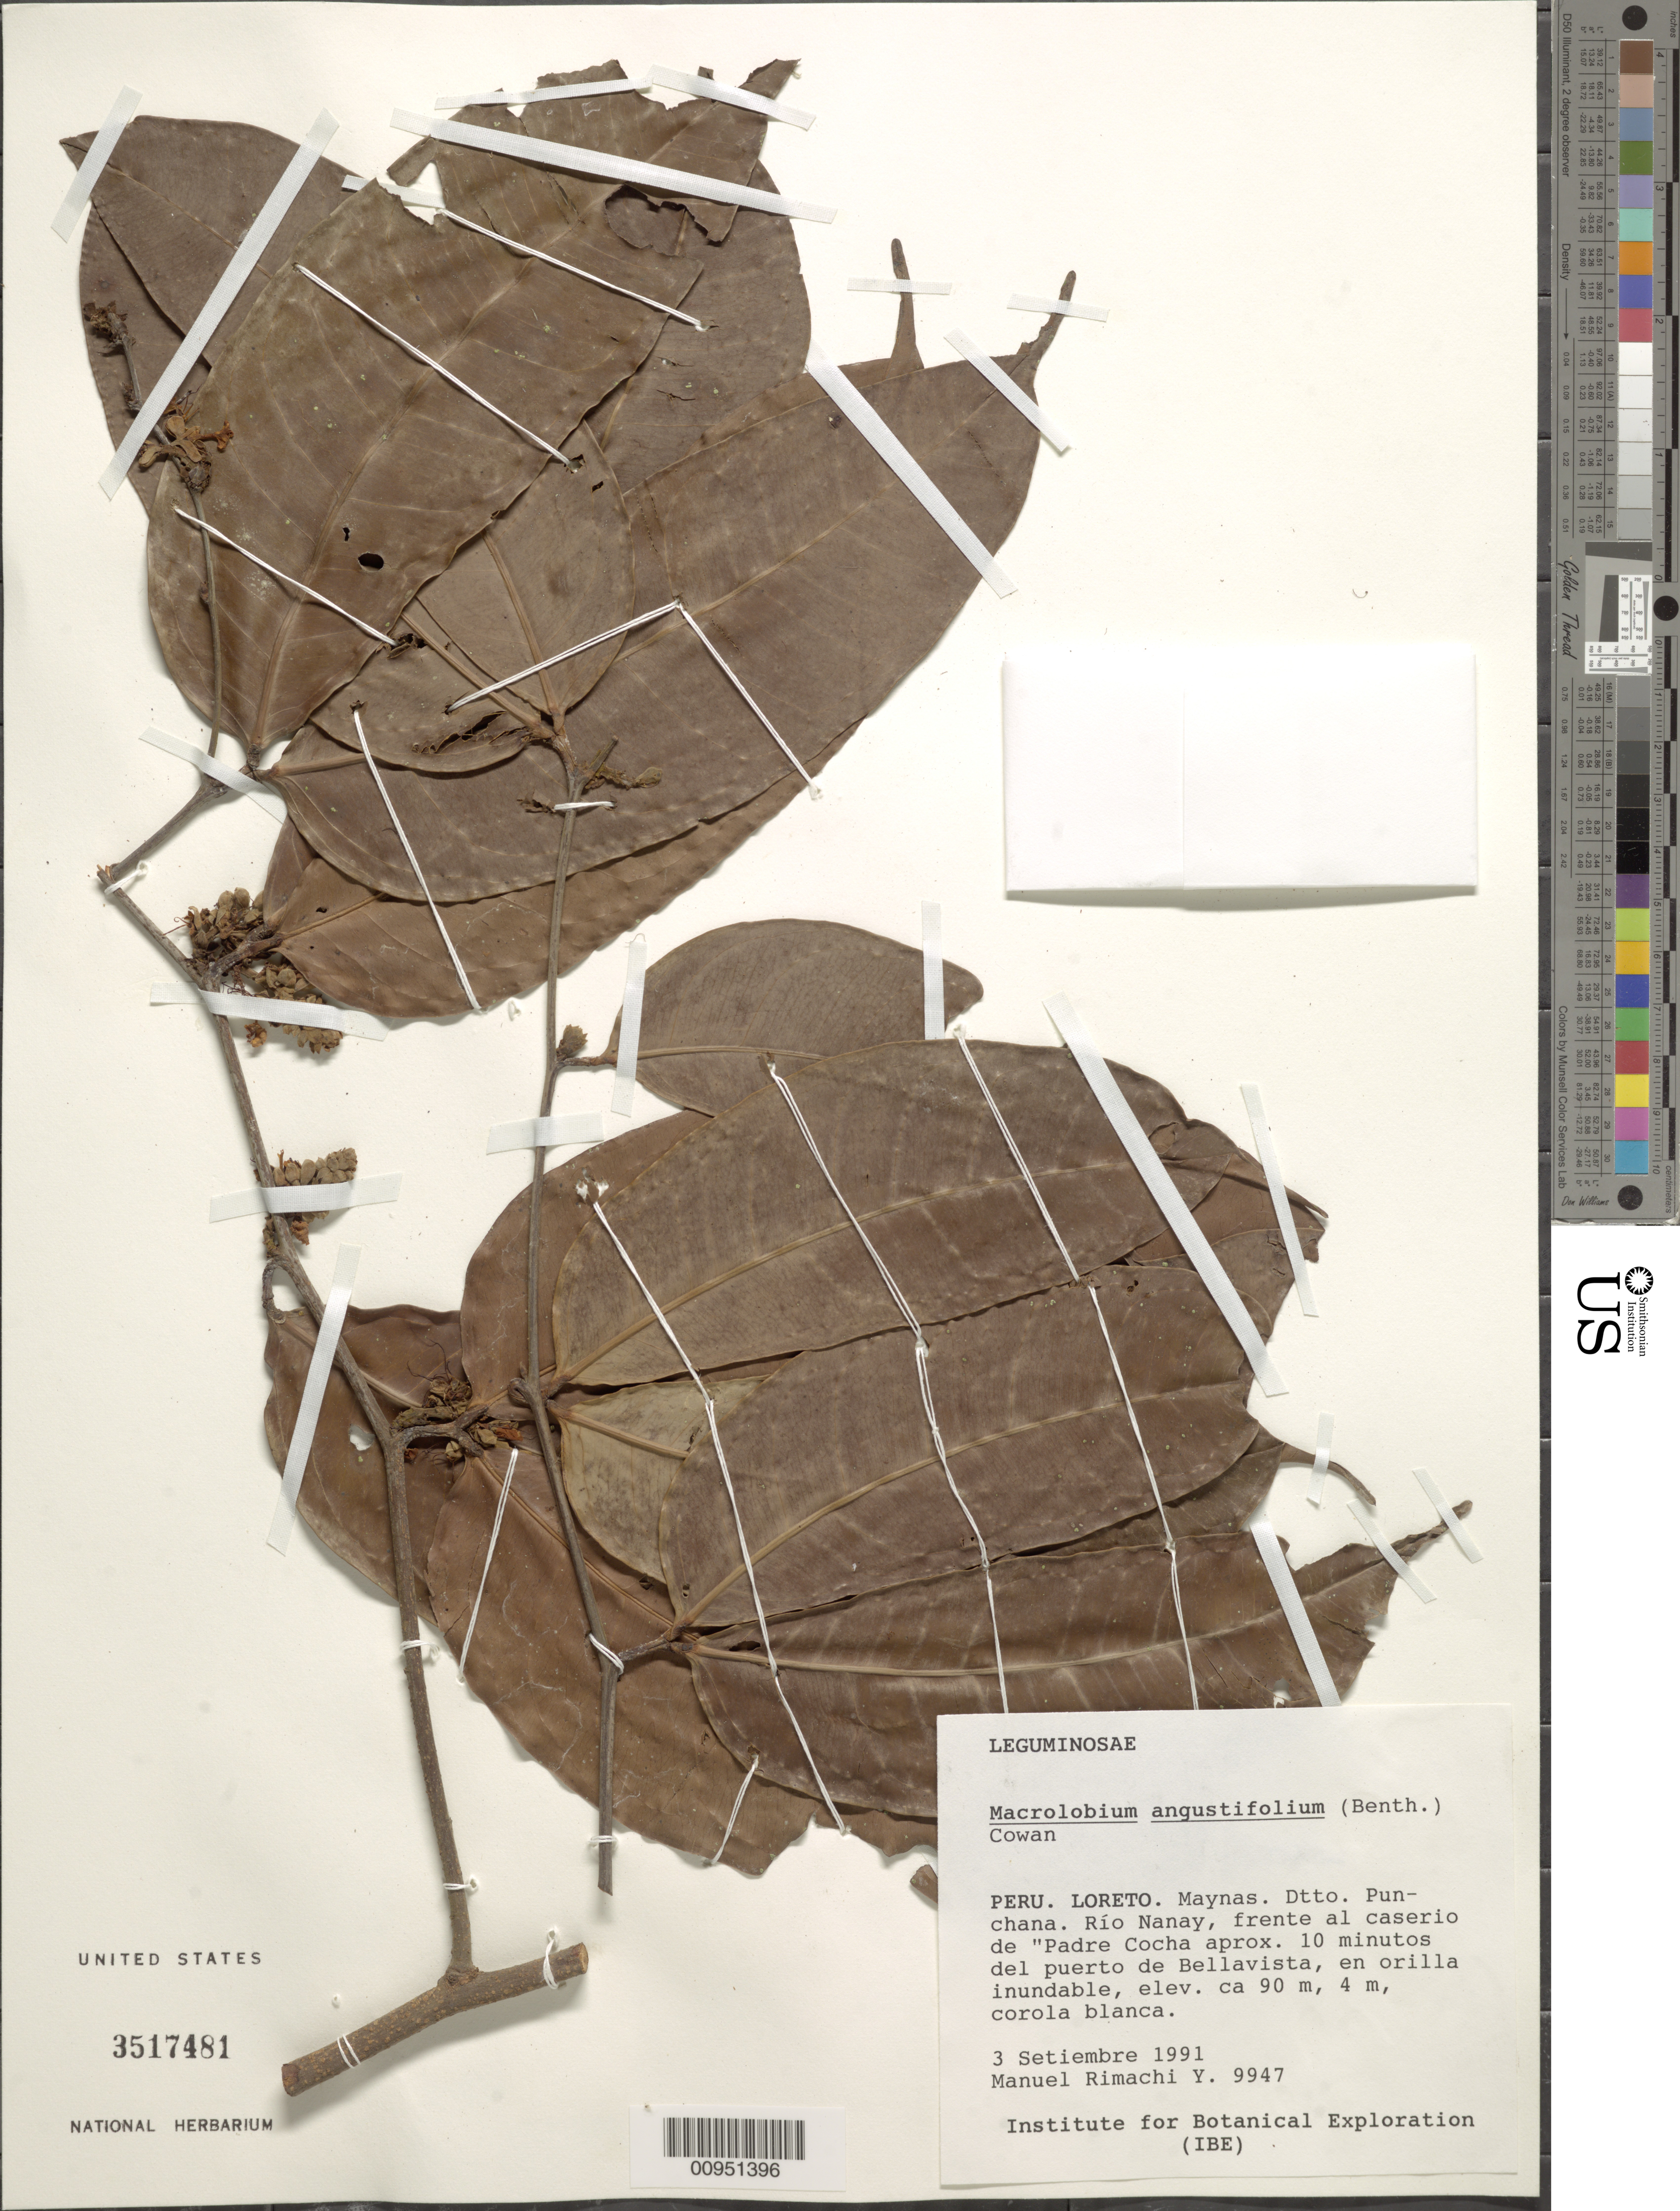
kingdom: Plantae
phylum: Tracheophyta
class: Magnoliopsida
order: Fabales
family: Fabaceae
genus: Macrolobium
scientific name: Macrolobium angustifolium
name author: (Benth.) R.S. Cowan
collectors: M. Rimachi Y.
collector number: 9947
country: Peru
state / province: Loreto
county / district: Maynas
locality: Punchana, Rio Nanay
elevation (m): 90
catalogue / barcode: US 3517481